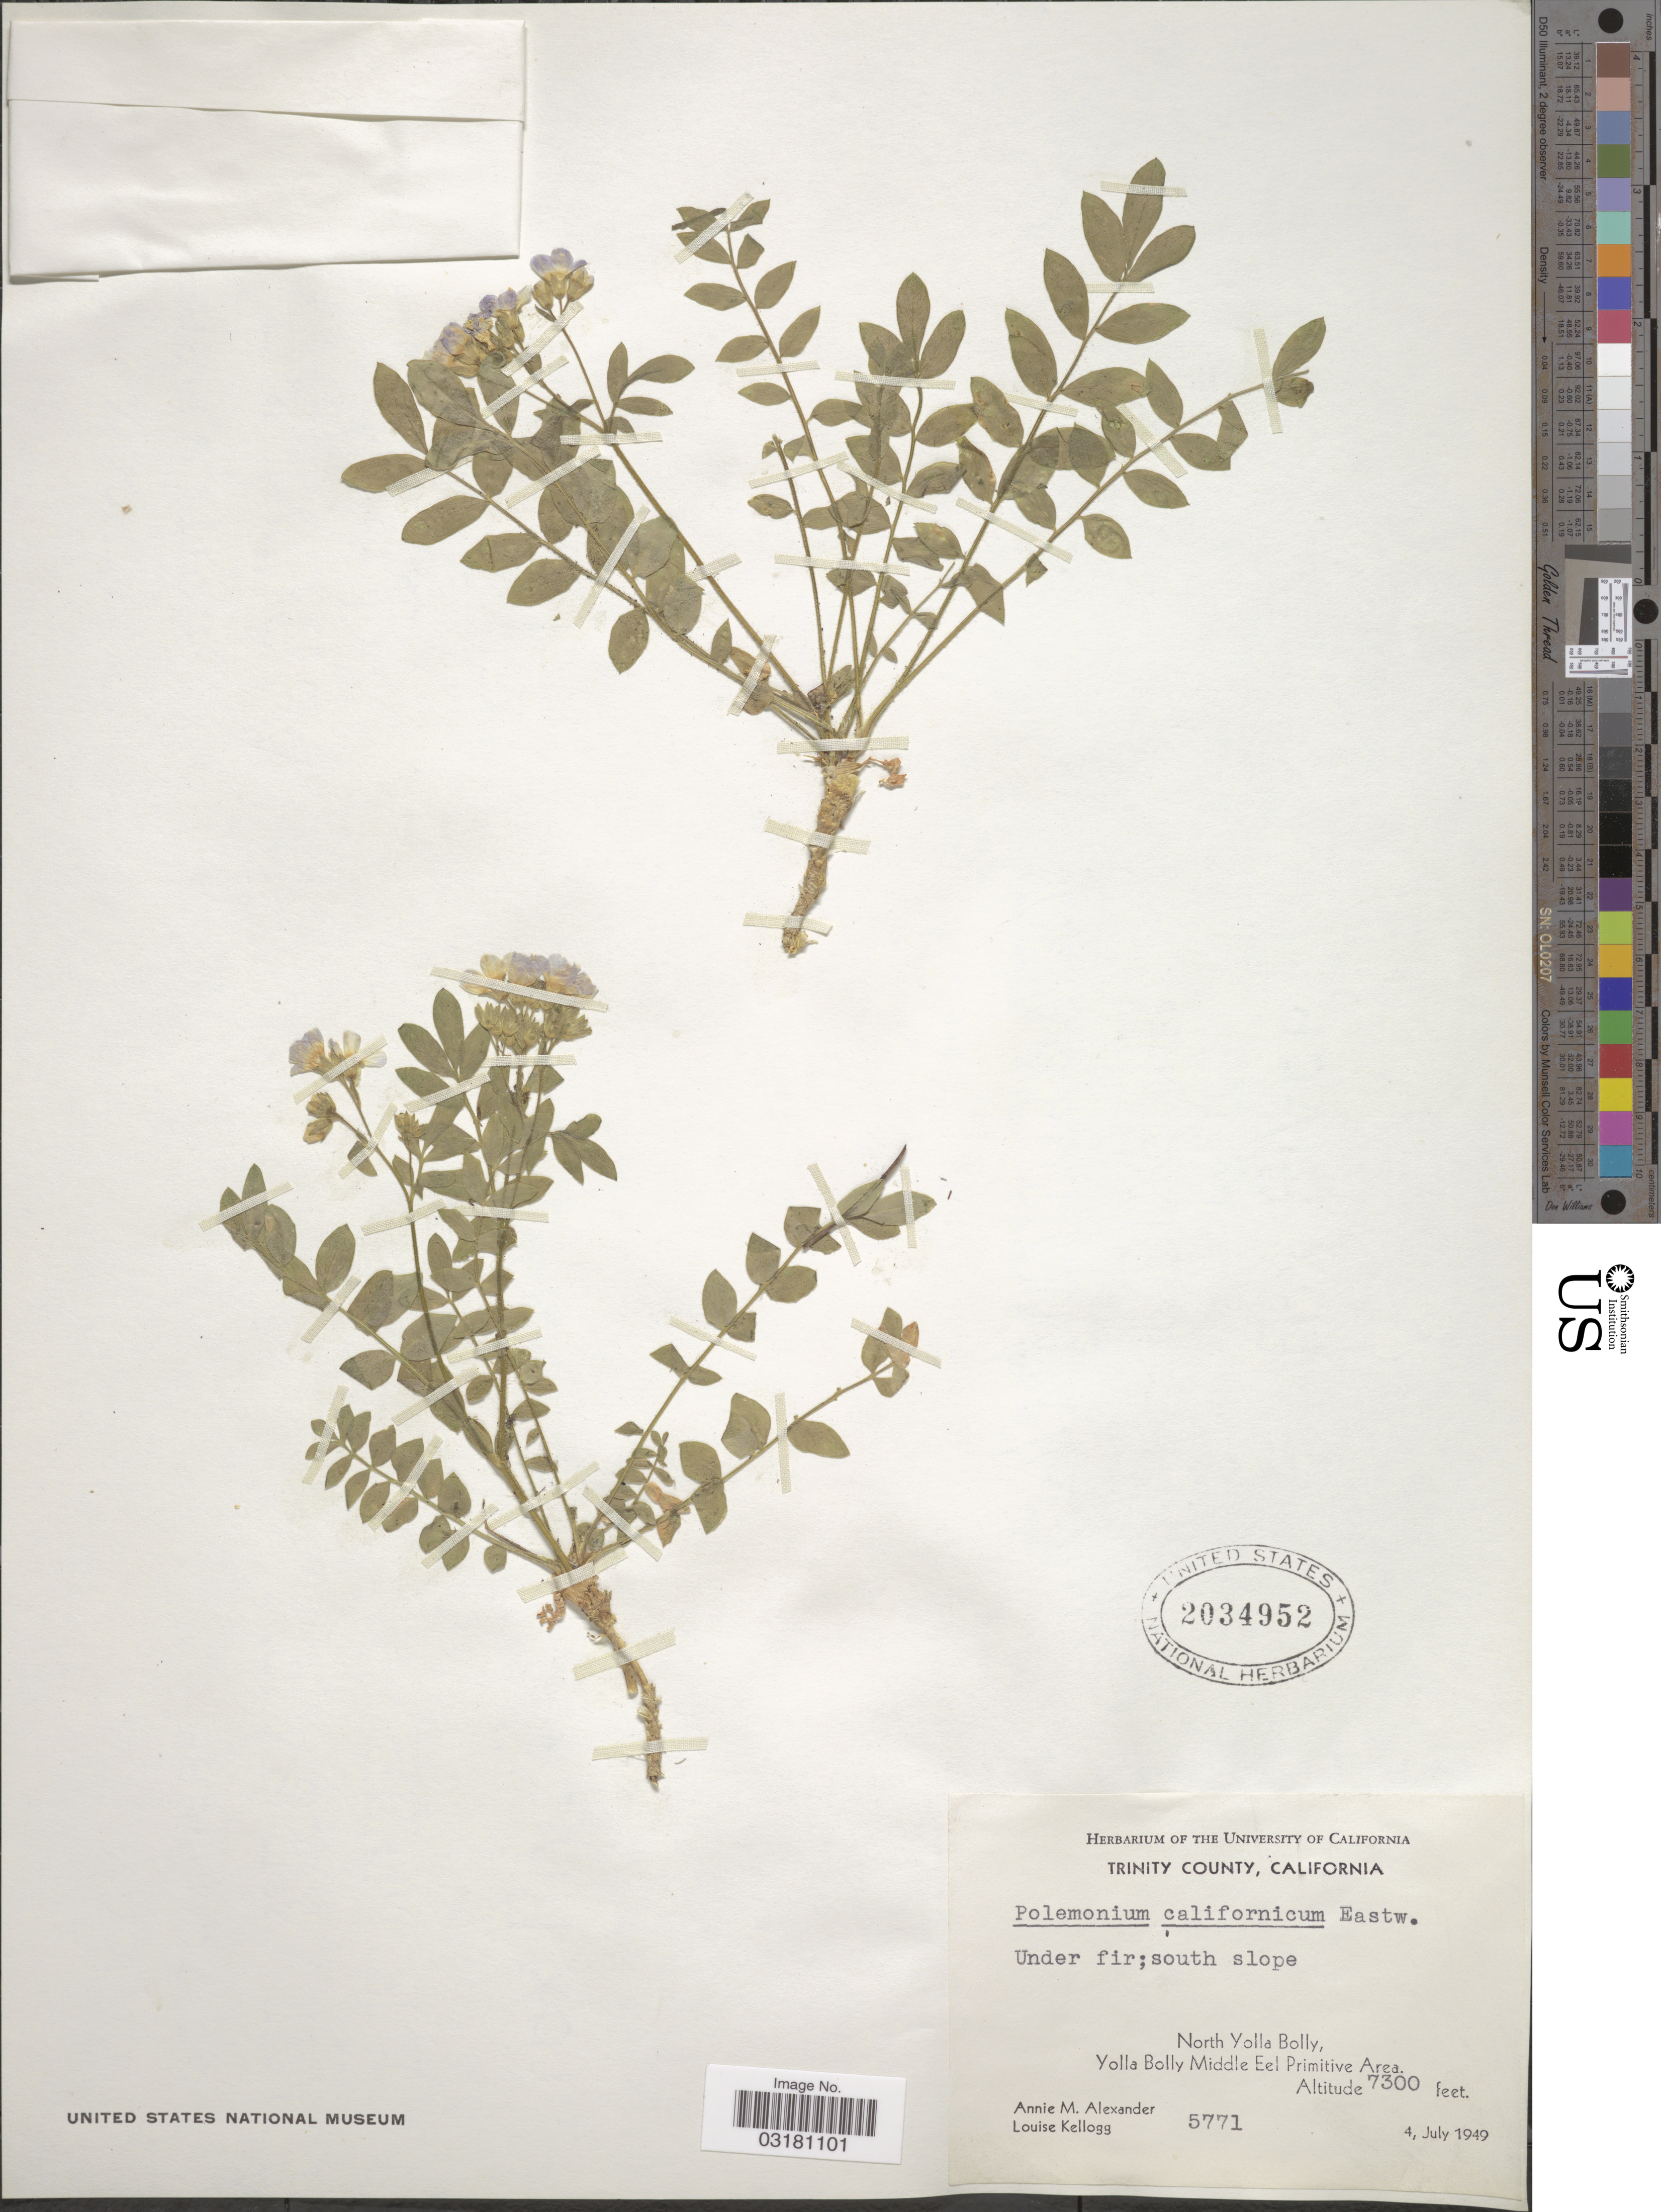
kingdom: Plantae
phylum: Tracheophyta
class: Magnoliopsida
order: Ericales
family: Polemoniaceae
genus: Polemonium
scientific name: Polemonium californicum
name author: Eastw.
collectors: A. M. Alexander & L. Kellogg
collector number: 5771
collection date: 1949-07-04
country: United States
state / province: California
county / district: Trinity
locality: Trinity County. North Yolla Bolly, Yolla Bolly Middle Eel Primitive Area.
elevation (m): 2225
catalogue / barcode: US 2034952